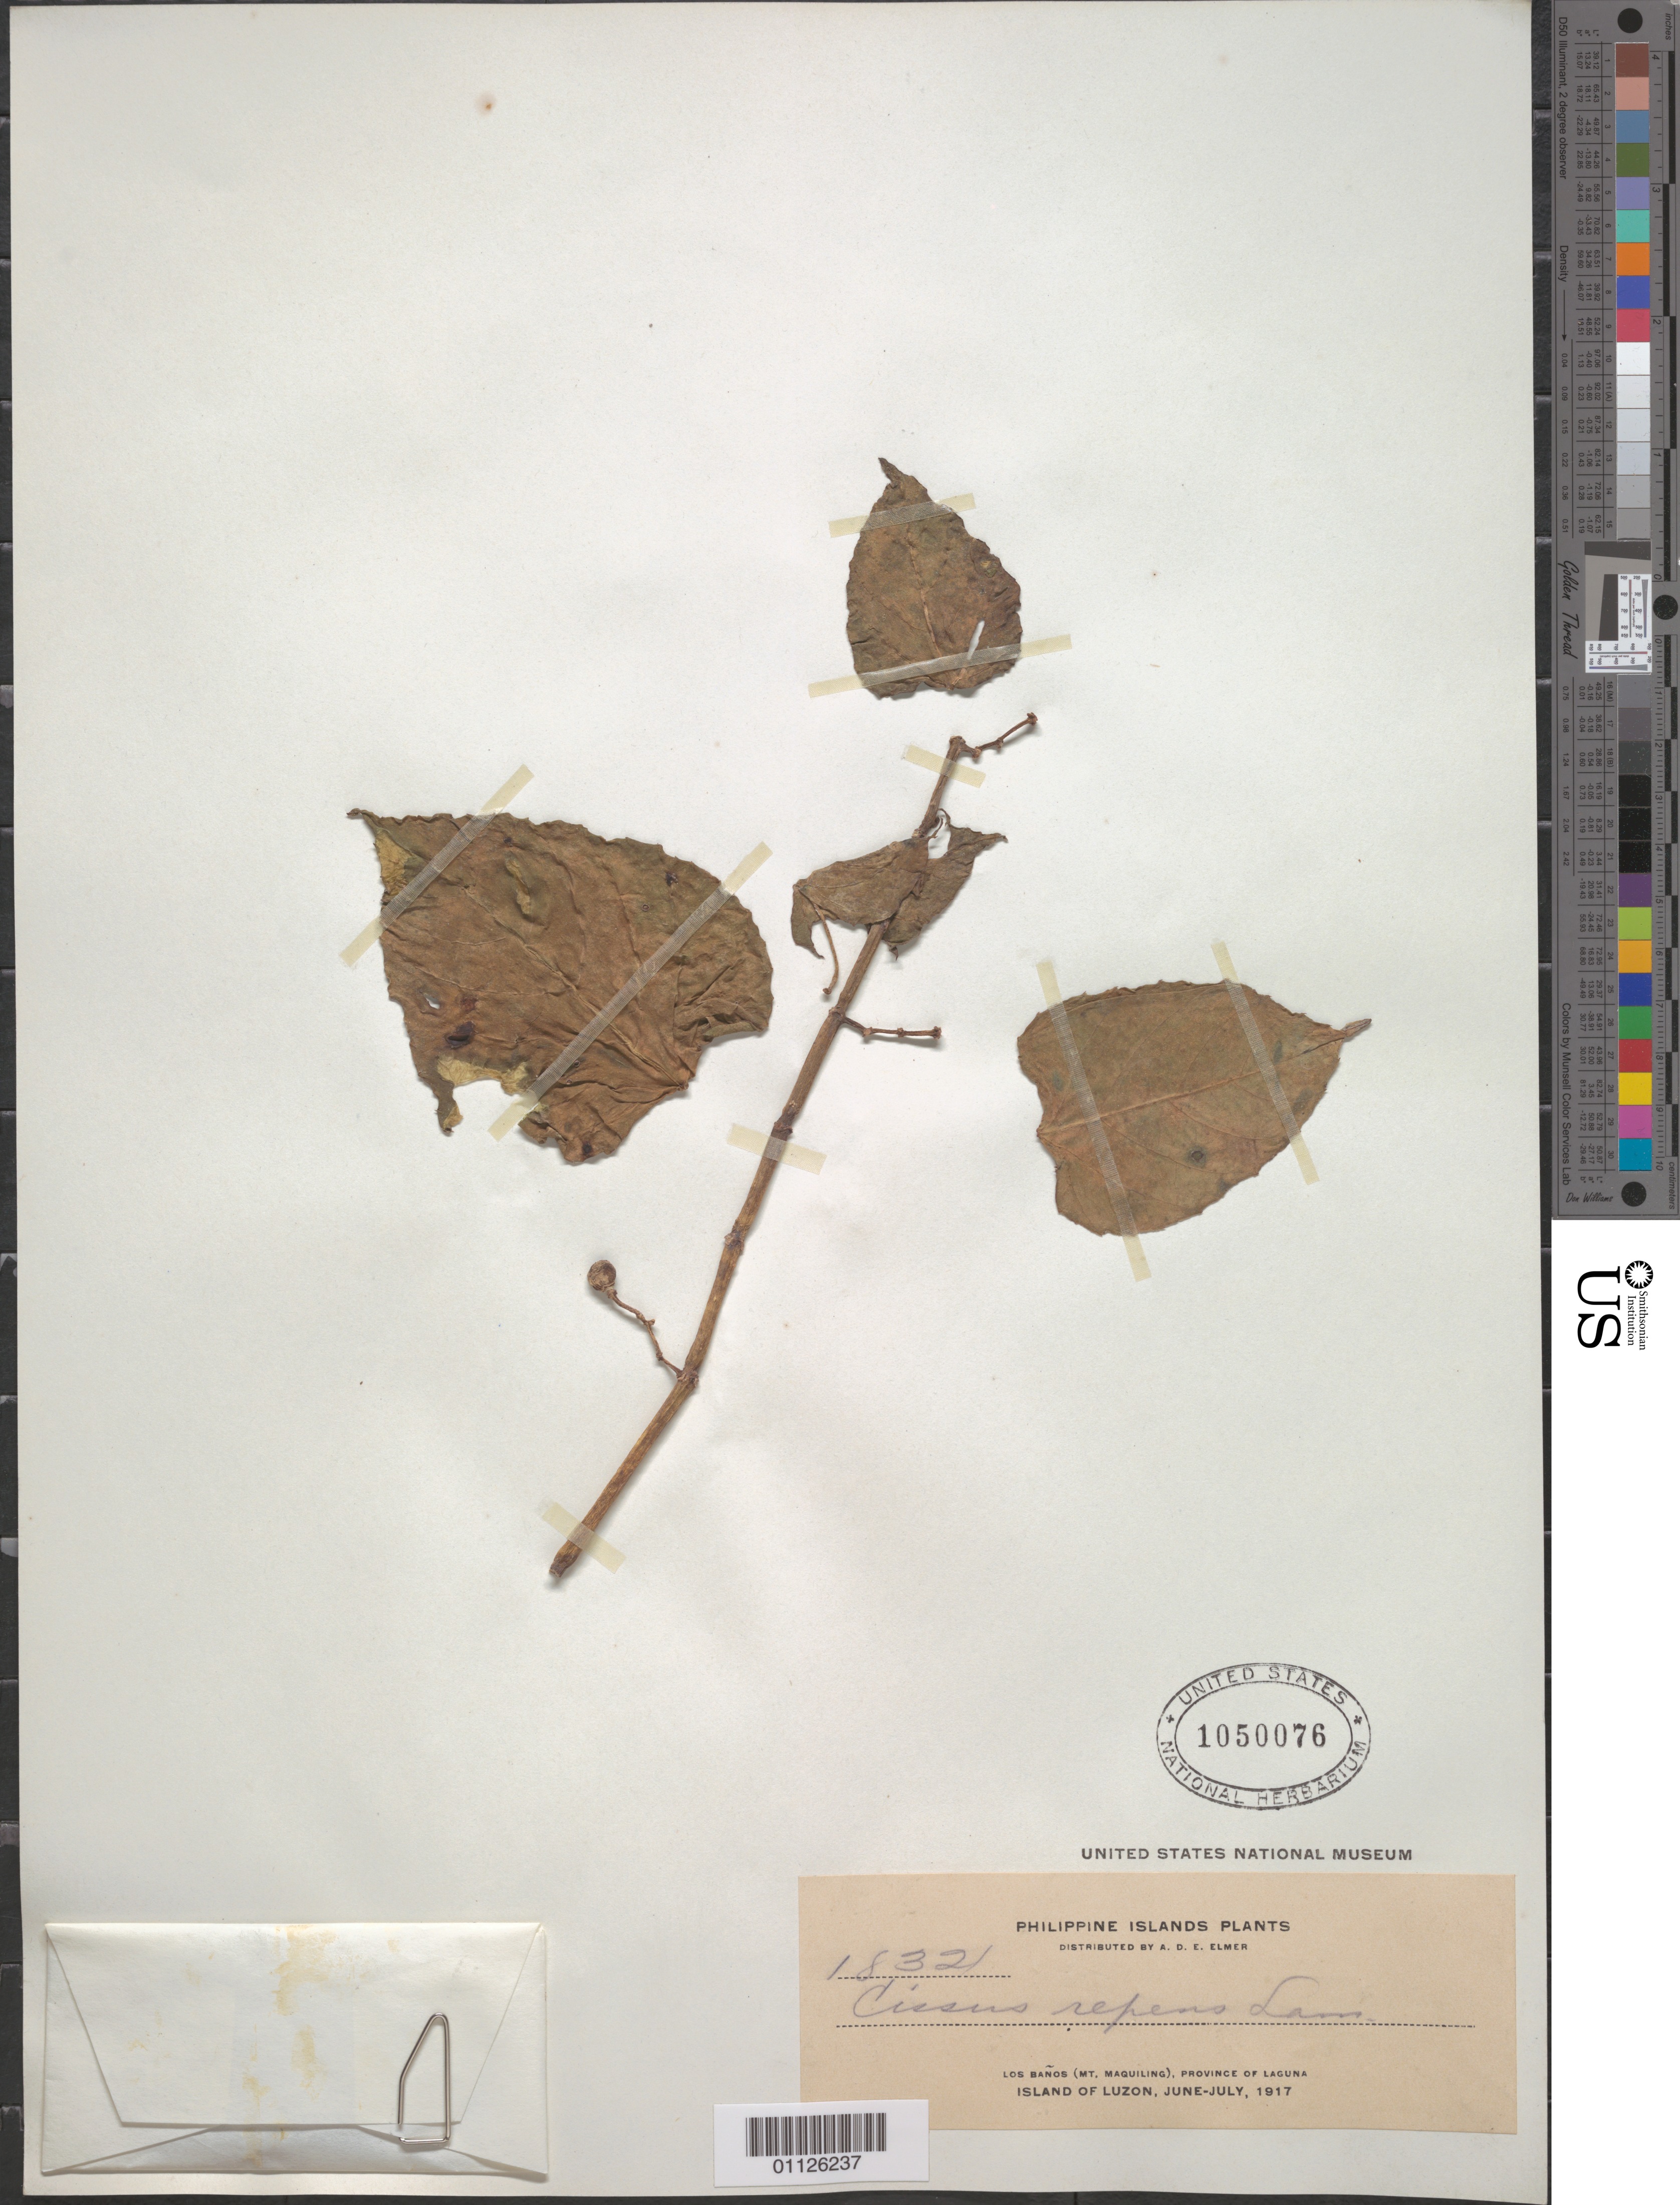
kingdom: Plantae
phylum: Tracheophyta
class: Magnoliopsida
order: Vitales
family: Vitaceae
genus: Cissus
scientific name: Cissus repens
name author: Lam.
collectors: A. D. E. Elmer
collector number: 1832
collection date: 1917-06/1917-07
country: Philippines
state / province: Calabarzon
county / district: Laguna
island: Luzon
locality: Los Banos. Mt Maquiling.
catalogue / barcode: US 1050076